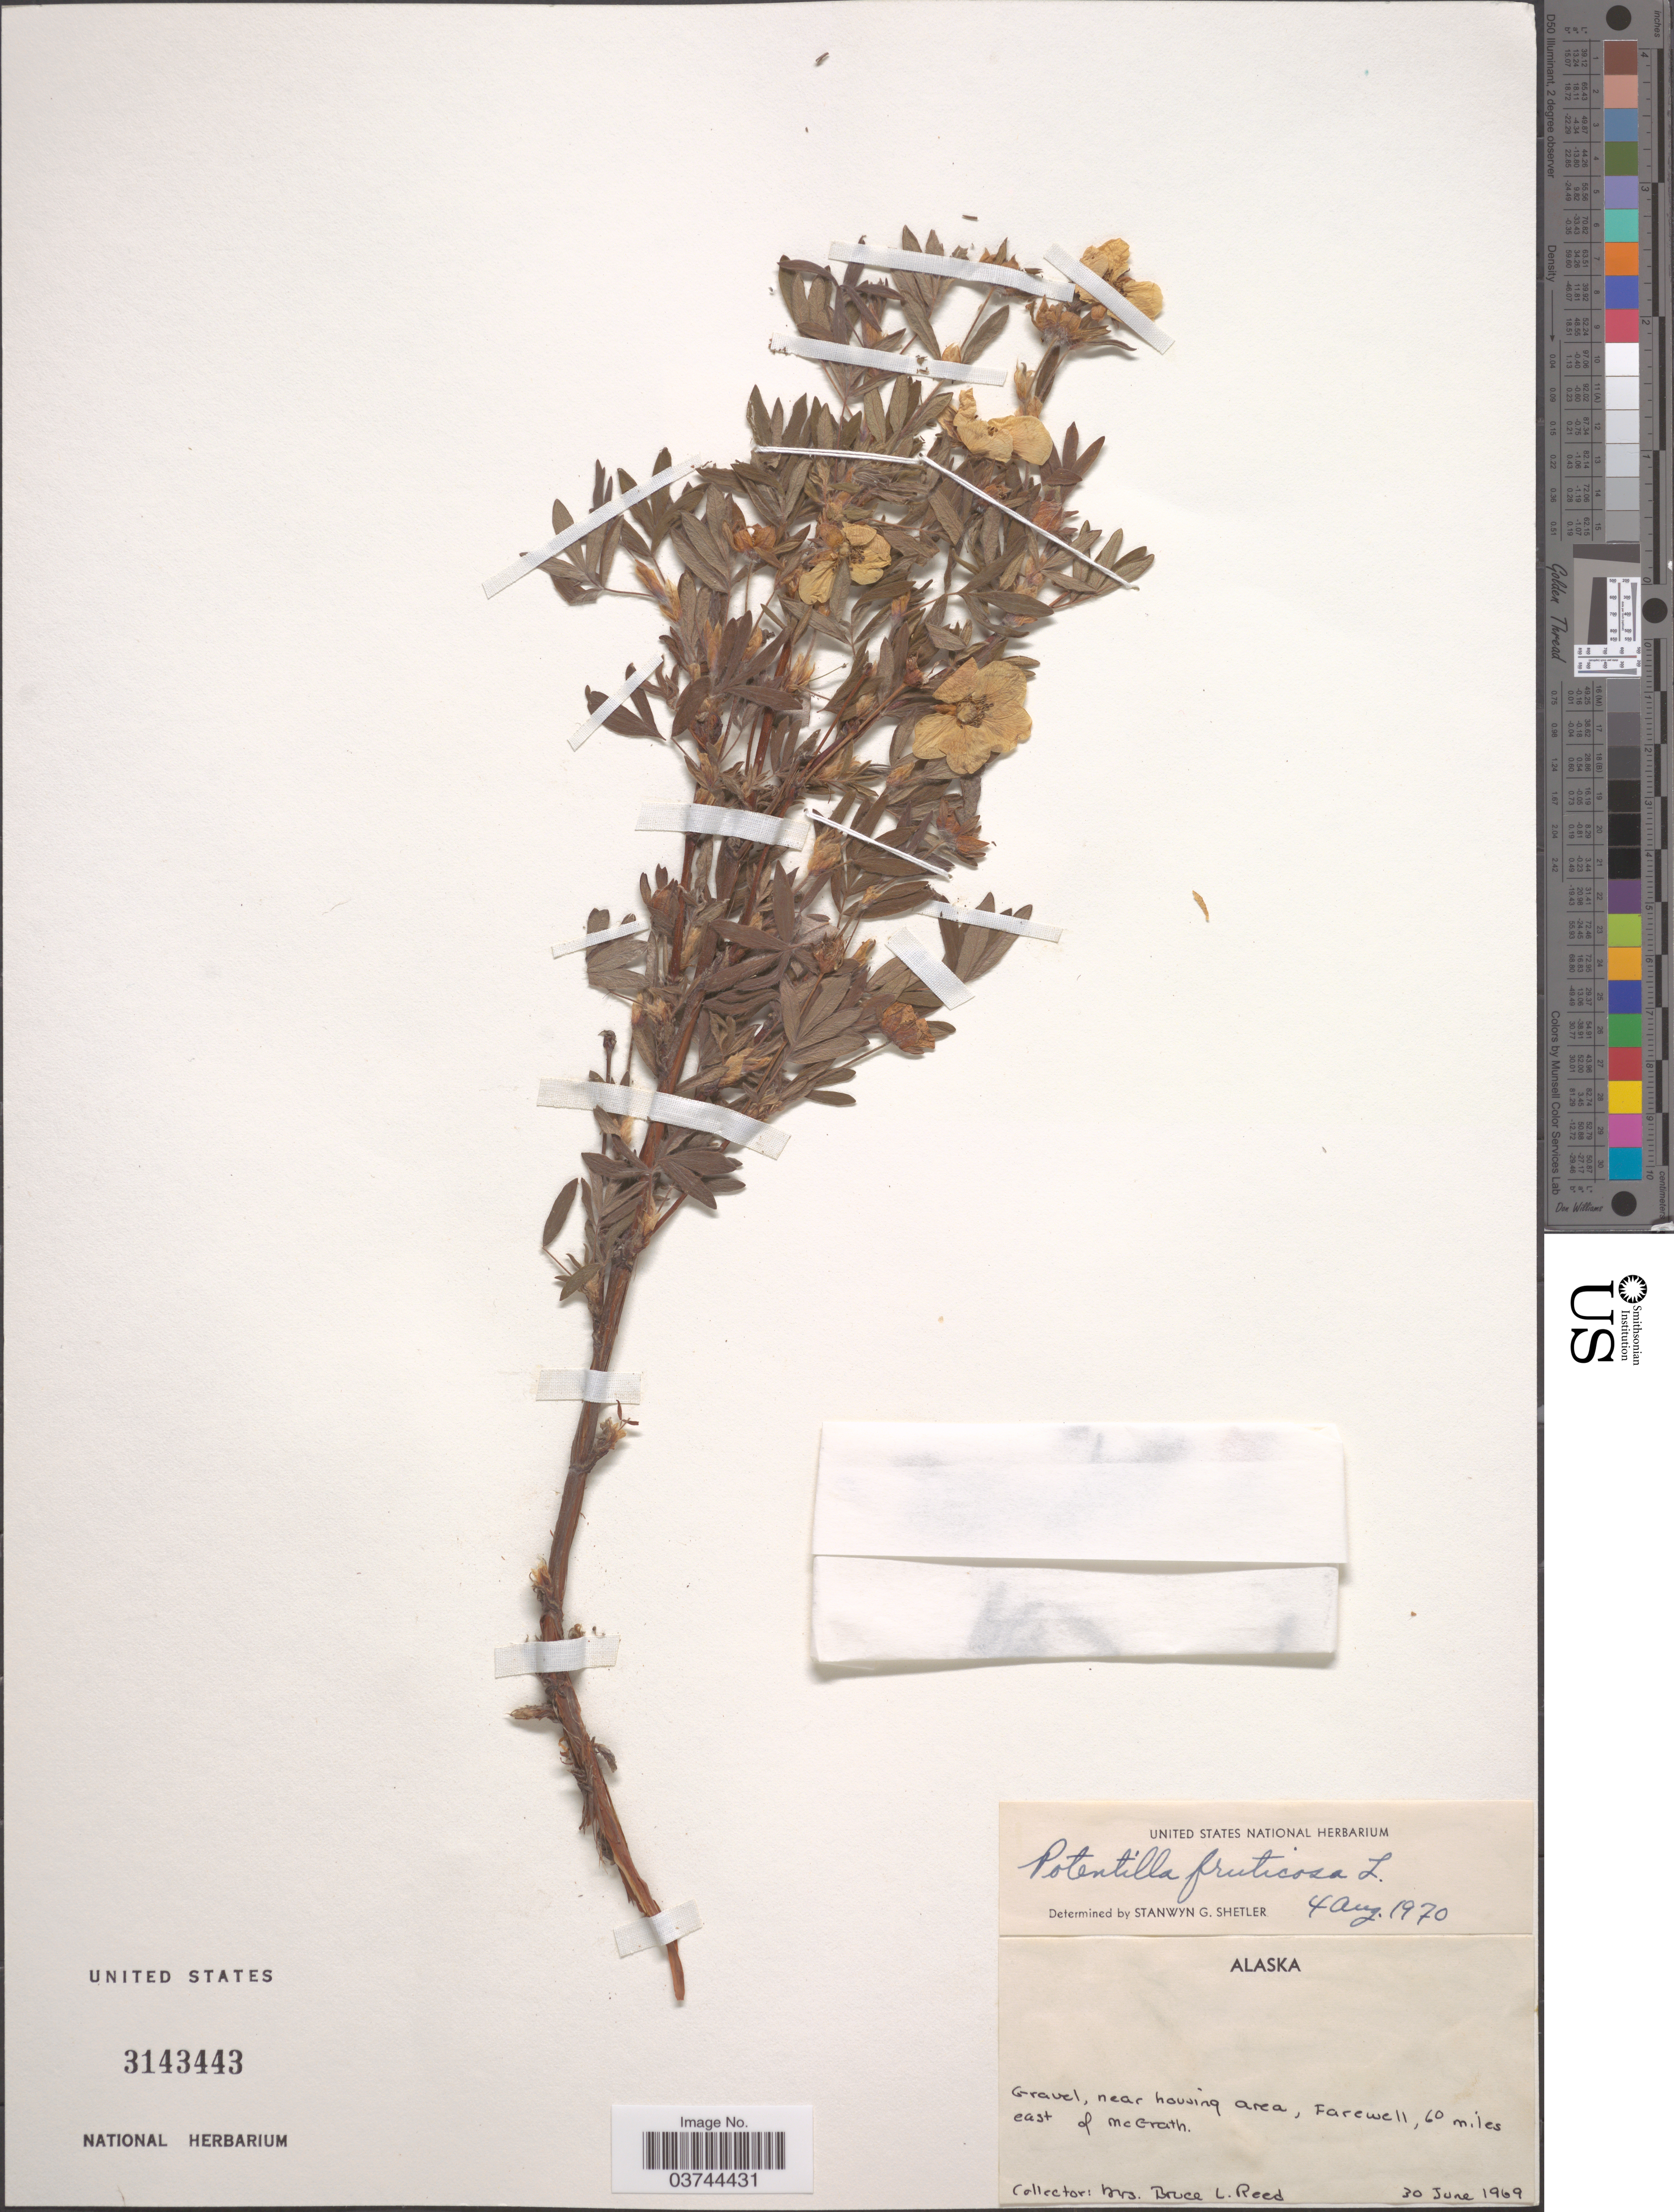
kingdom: Plantae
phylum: Tracheophyta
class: Magnoliopsida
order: Rosales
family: Rosaceae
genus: Dasiphora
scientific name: Dasiphora fruticosa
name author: (L.) Rydb.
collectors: B. Reed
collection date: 1969-06-30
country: United States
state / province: Alaska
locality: Near housing area, Farewell, 60 miles east of McGrath.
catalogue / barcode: US 3143443